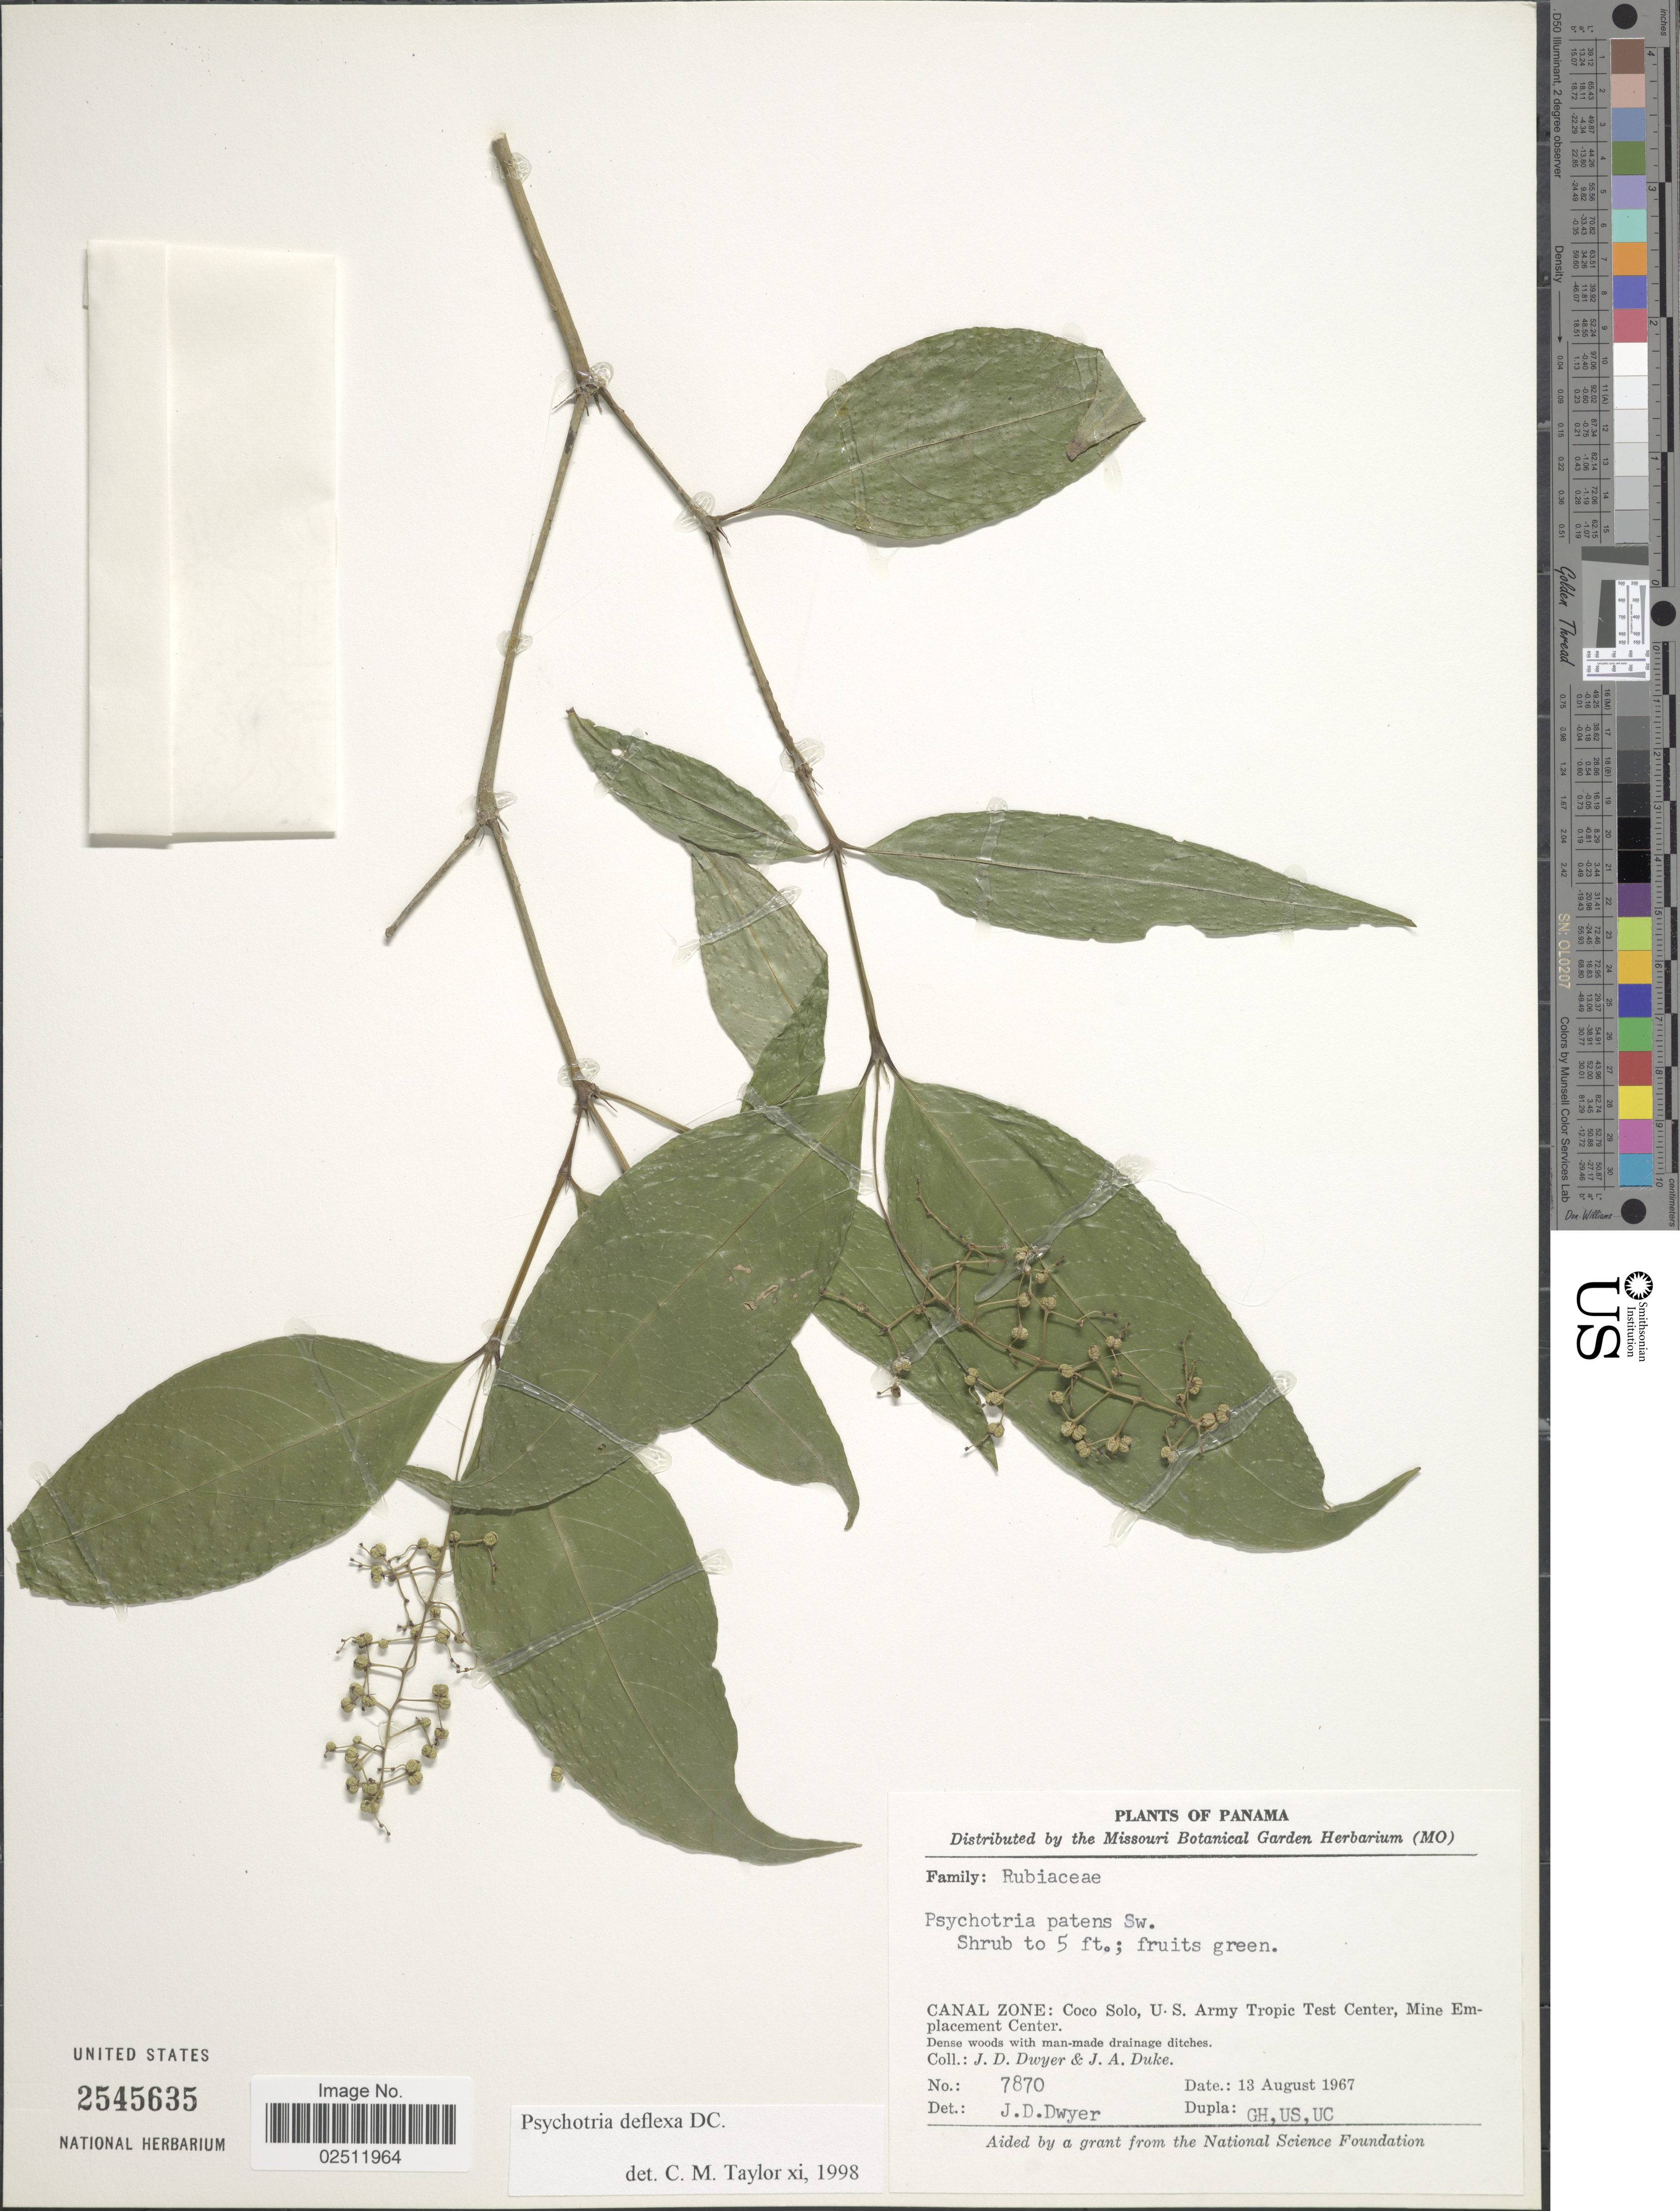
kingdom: Plantae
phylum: Tracheophyta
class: Magnoliopsida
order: Gentianales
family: Rubiaceae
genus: Psychotria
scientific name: Psychotria deflexa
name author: DC.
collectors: J. D. Dwyer & J. A. Duke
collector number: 7870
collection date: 1967-08-13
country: Panama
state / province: Colón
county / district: Canal Zone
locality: Canal Zone: Coco Solo, U.S. Army Tropic Test Center, Mine Emplacement Center.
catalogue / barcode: US 2545635